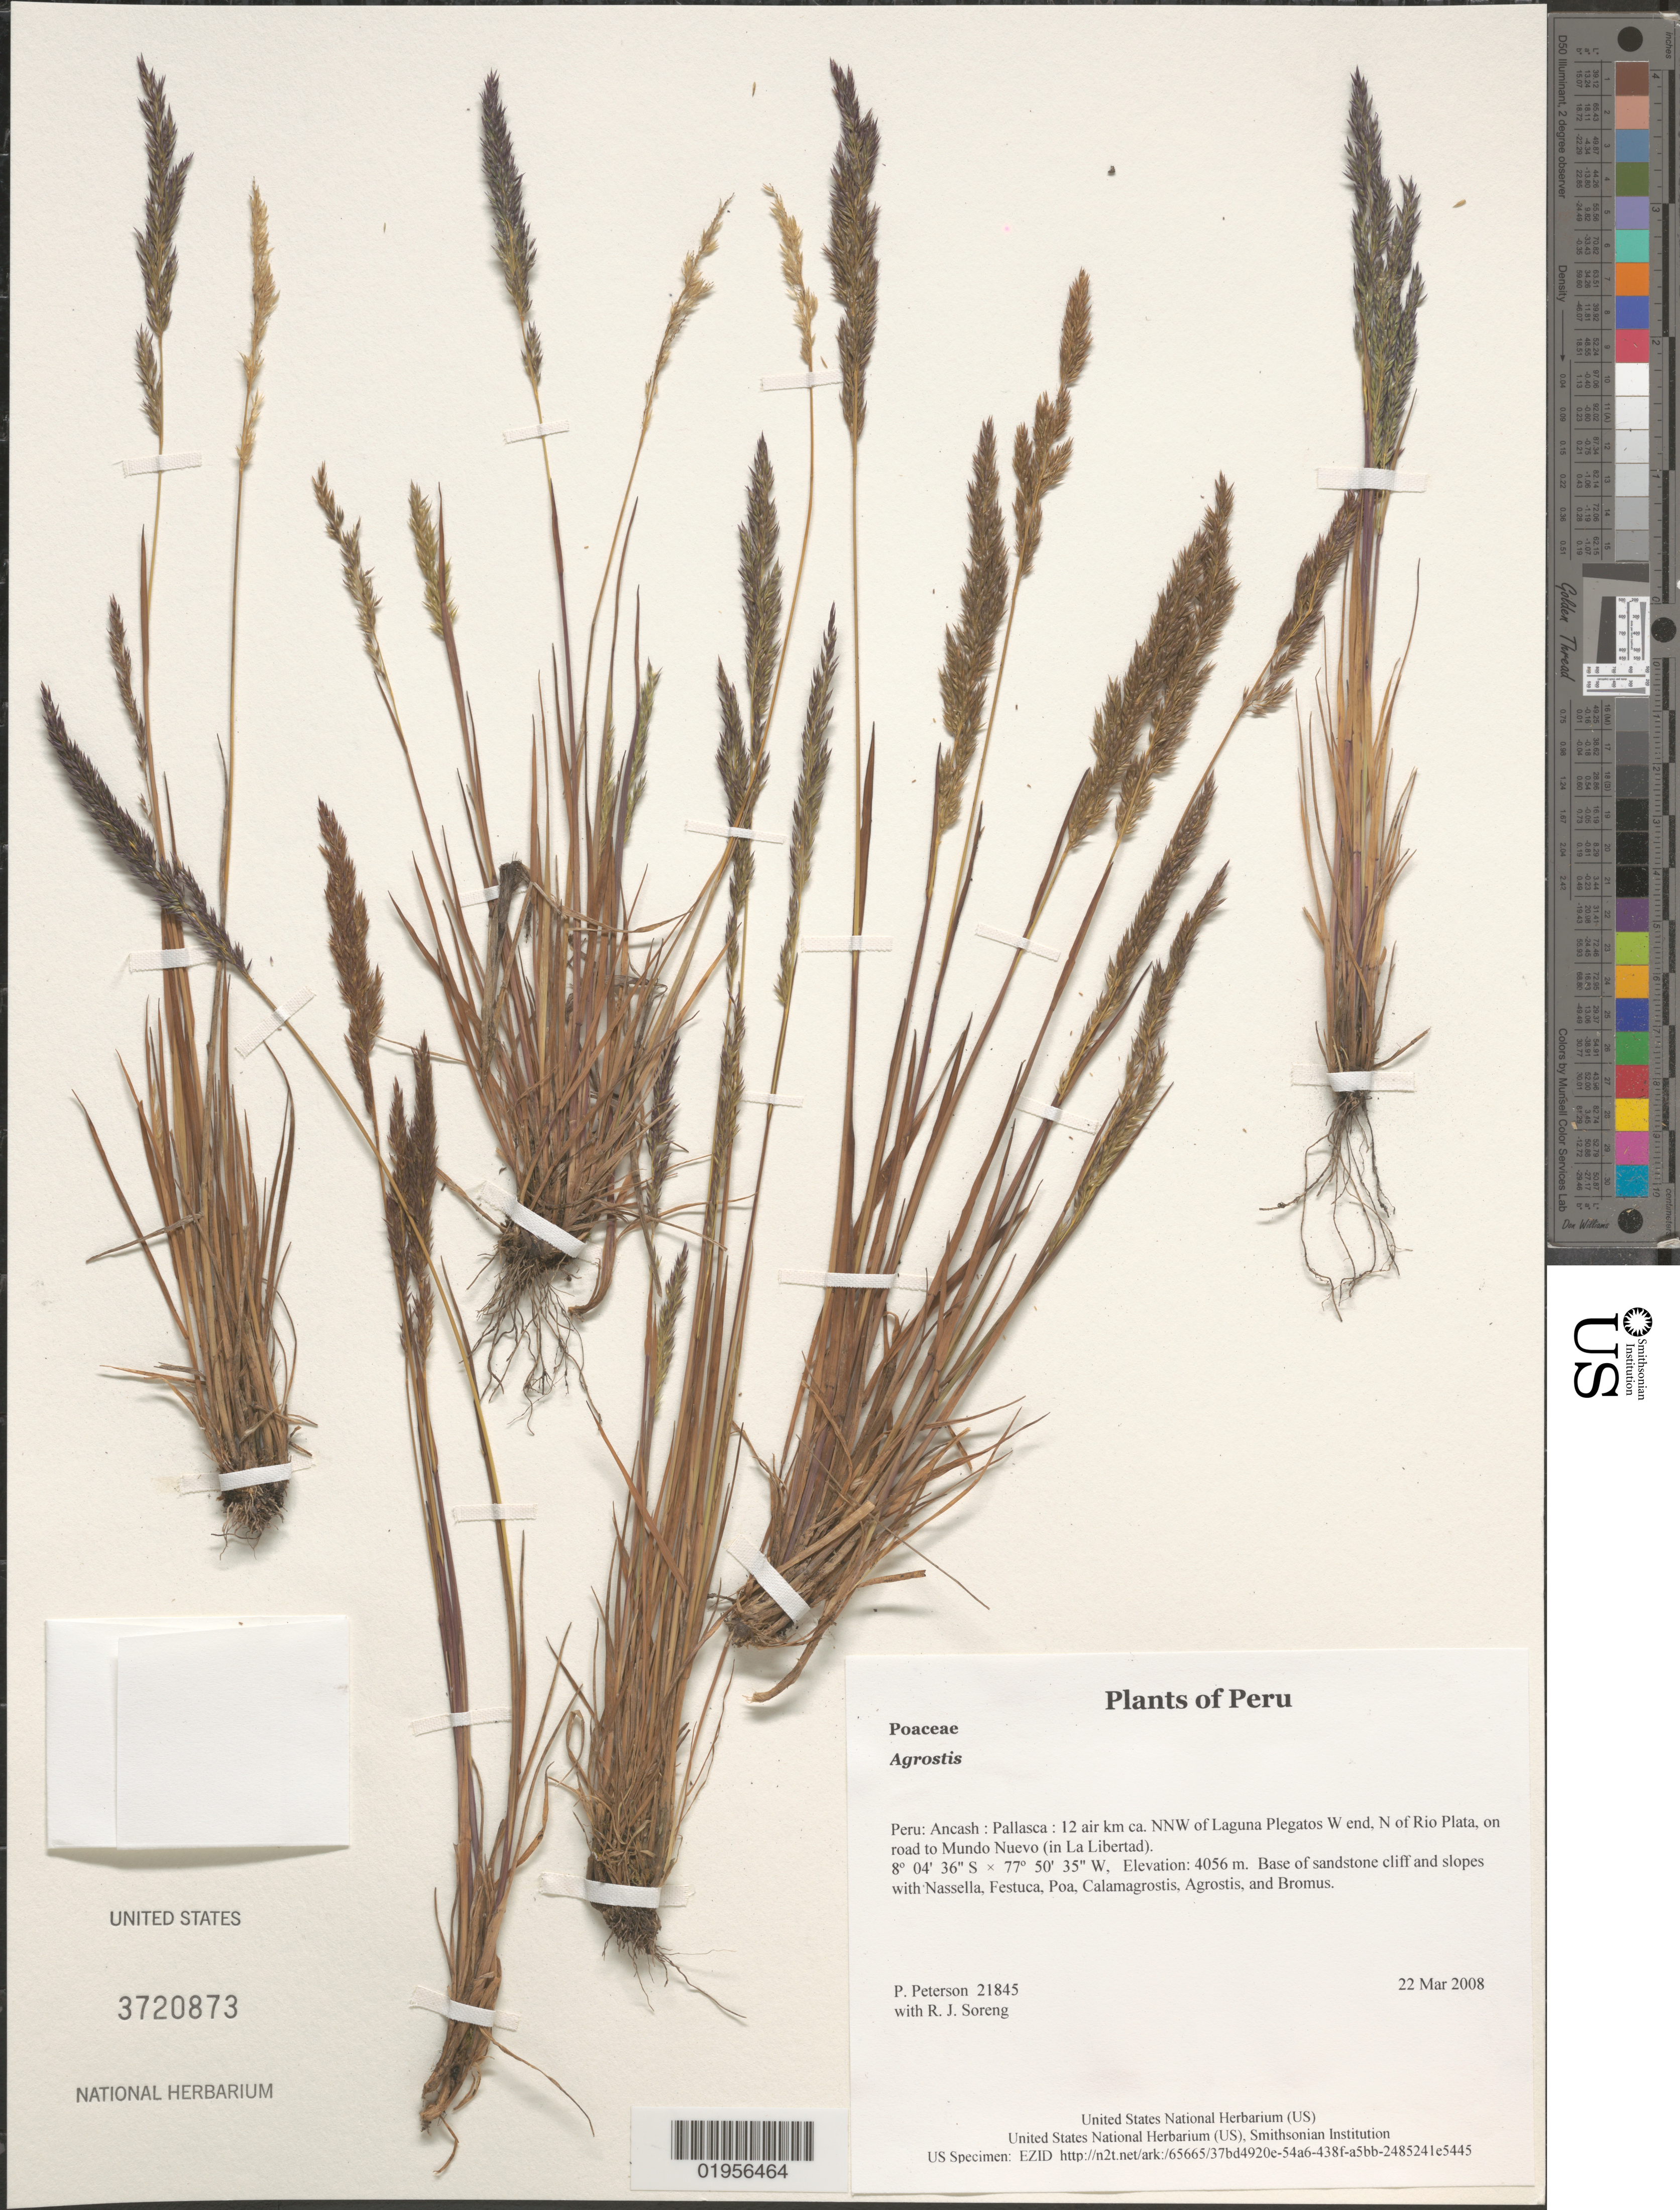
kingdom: Plantae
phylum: Tracheophyta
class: Liliopsida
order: Poales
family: Poaceae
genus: Agrostis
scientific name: Agrostis sp.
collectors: P. M. Peterson & R. J. Soreng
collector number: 21845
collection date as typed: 22 Mar 2008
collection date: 2008-03-22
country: Peru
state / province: Ancash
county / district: Pallasca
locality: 12 air km ca. NNW of Laguna Plegatos W end, N of Rio Plata, on road to Mundo Nuevo (in La Libertad)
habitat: Base of sandstone cliff and slopes with Nassella, Festuca, Poa, Calamagrostis, Agrostis, and Bromus.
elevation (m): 4056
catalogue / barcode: US 3720873